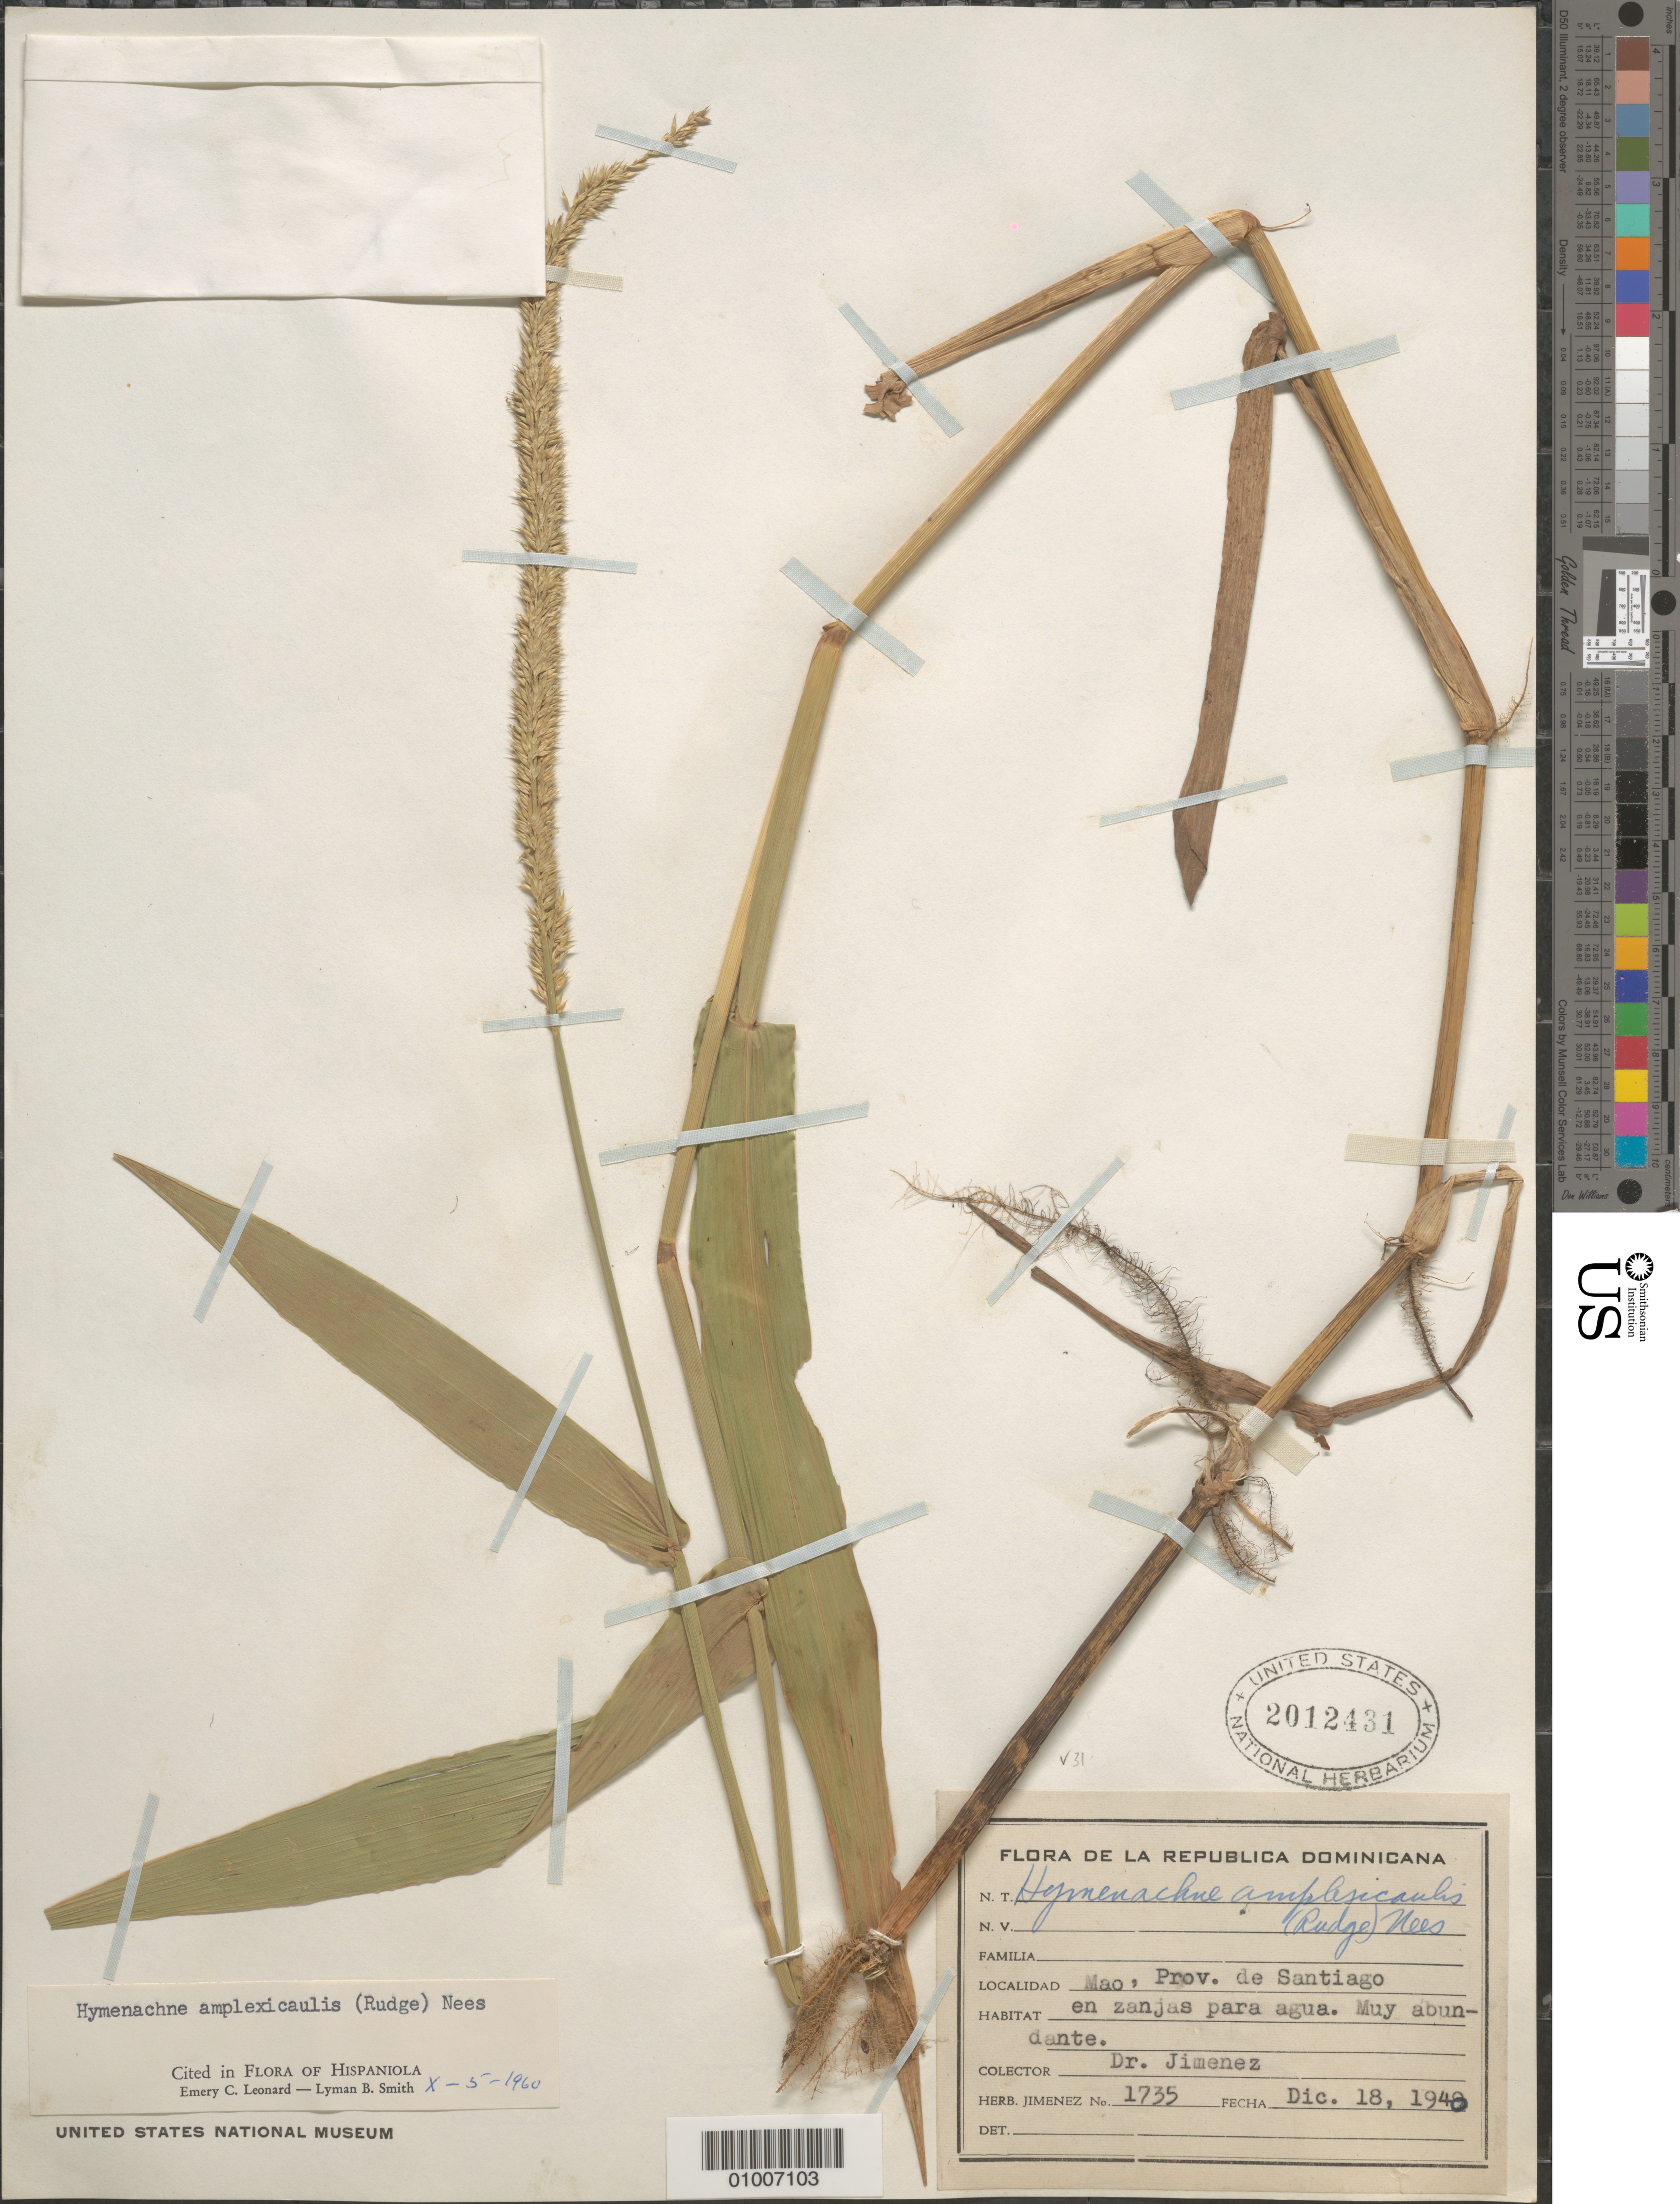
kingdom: Plantae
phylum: Tracheophyta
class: Liliopsida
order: Poales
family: Poaceae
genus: Hymenachne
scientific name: Hymenachne amplexicaulis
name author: (Rudge) Nees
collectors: Jimenez, --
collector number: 1735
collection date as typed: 18 Dec 1948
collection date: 1948-12-18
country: Dominican Republic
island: Hispaniola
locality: Prov. of Santiago, city of Mao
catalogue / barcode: US 2012431